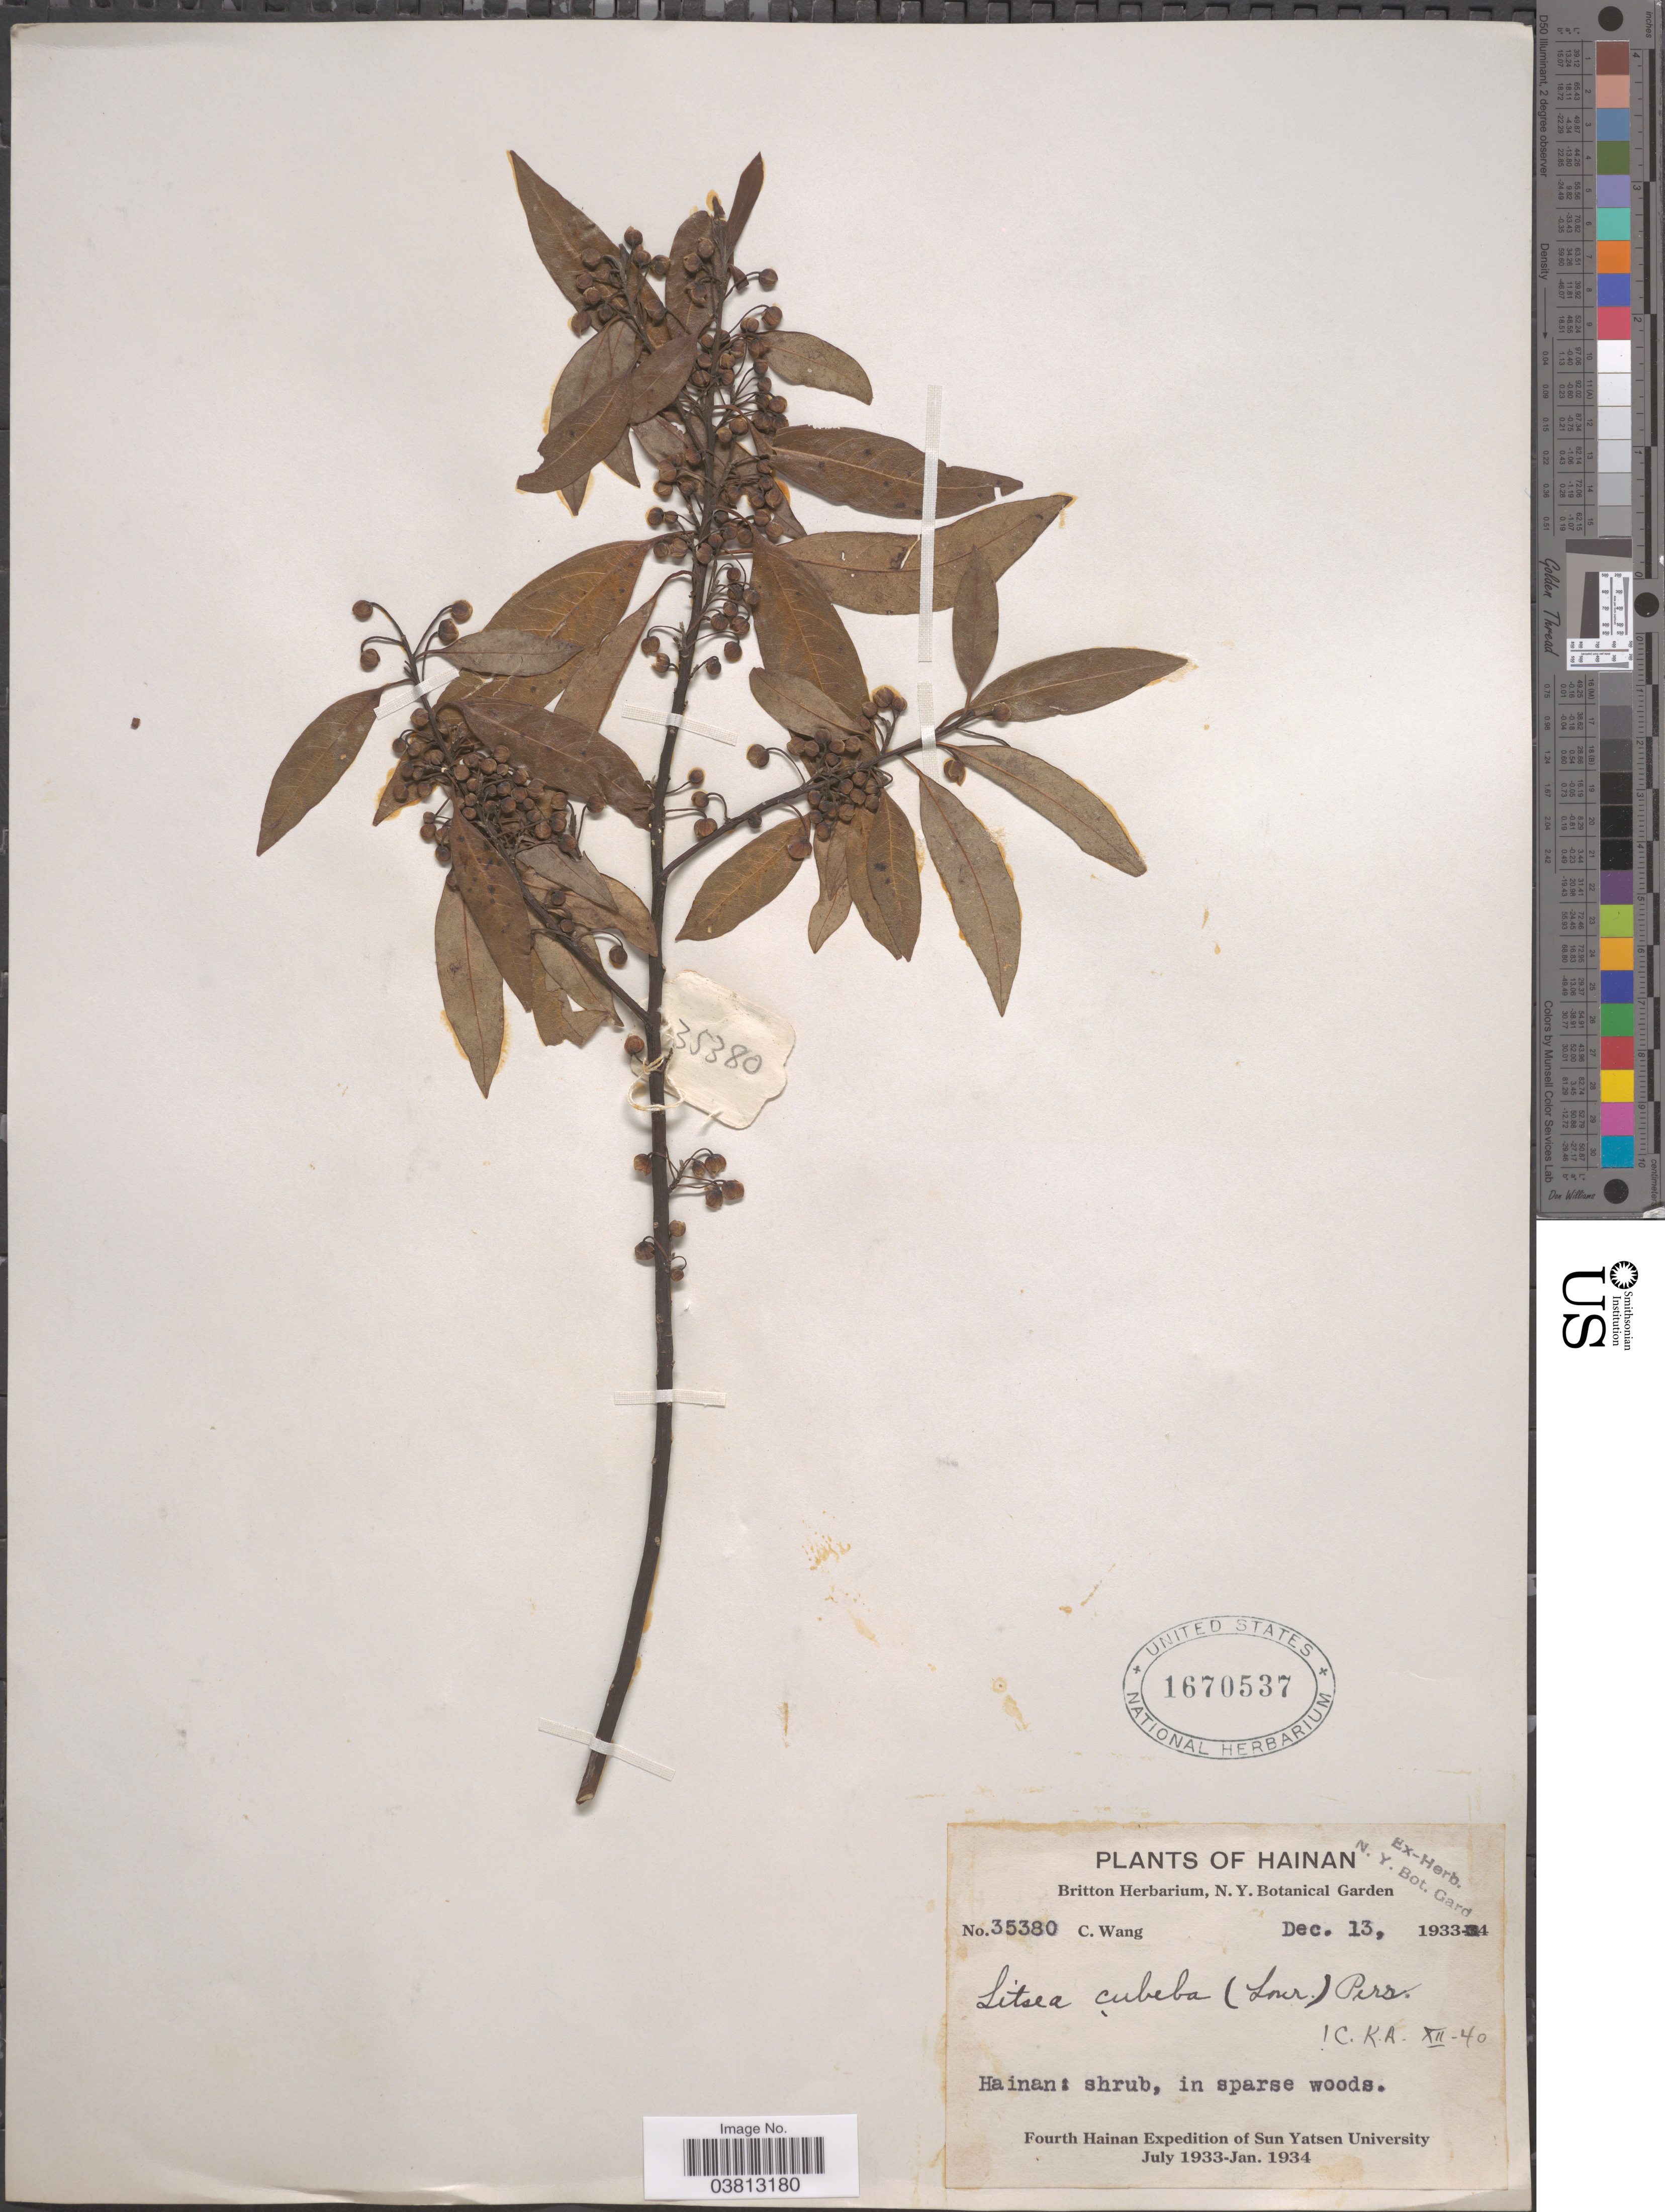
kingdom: Plantae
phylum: Tracheophyta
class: Magnoliopsida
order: Laurales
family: Lauraceae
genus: Litsea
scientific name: Litsea cubeba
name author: (Lour.) Pers.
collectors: C. Wang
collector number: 35380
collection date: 1933-12-13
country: China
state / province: Hainan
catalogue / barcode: US 1670537